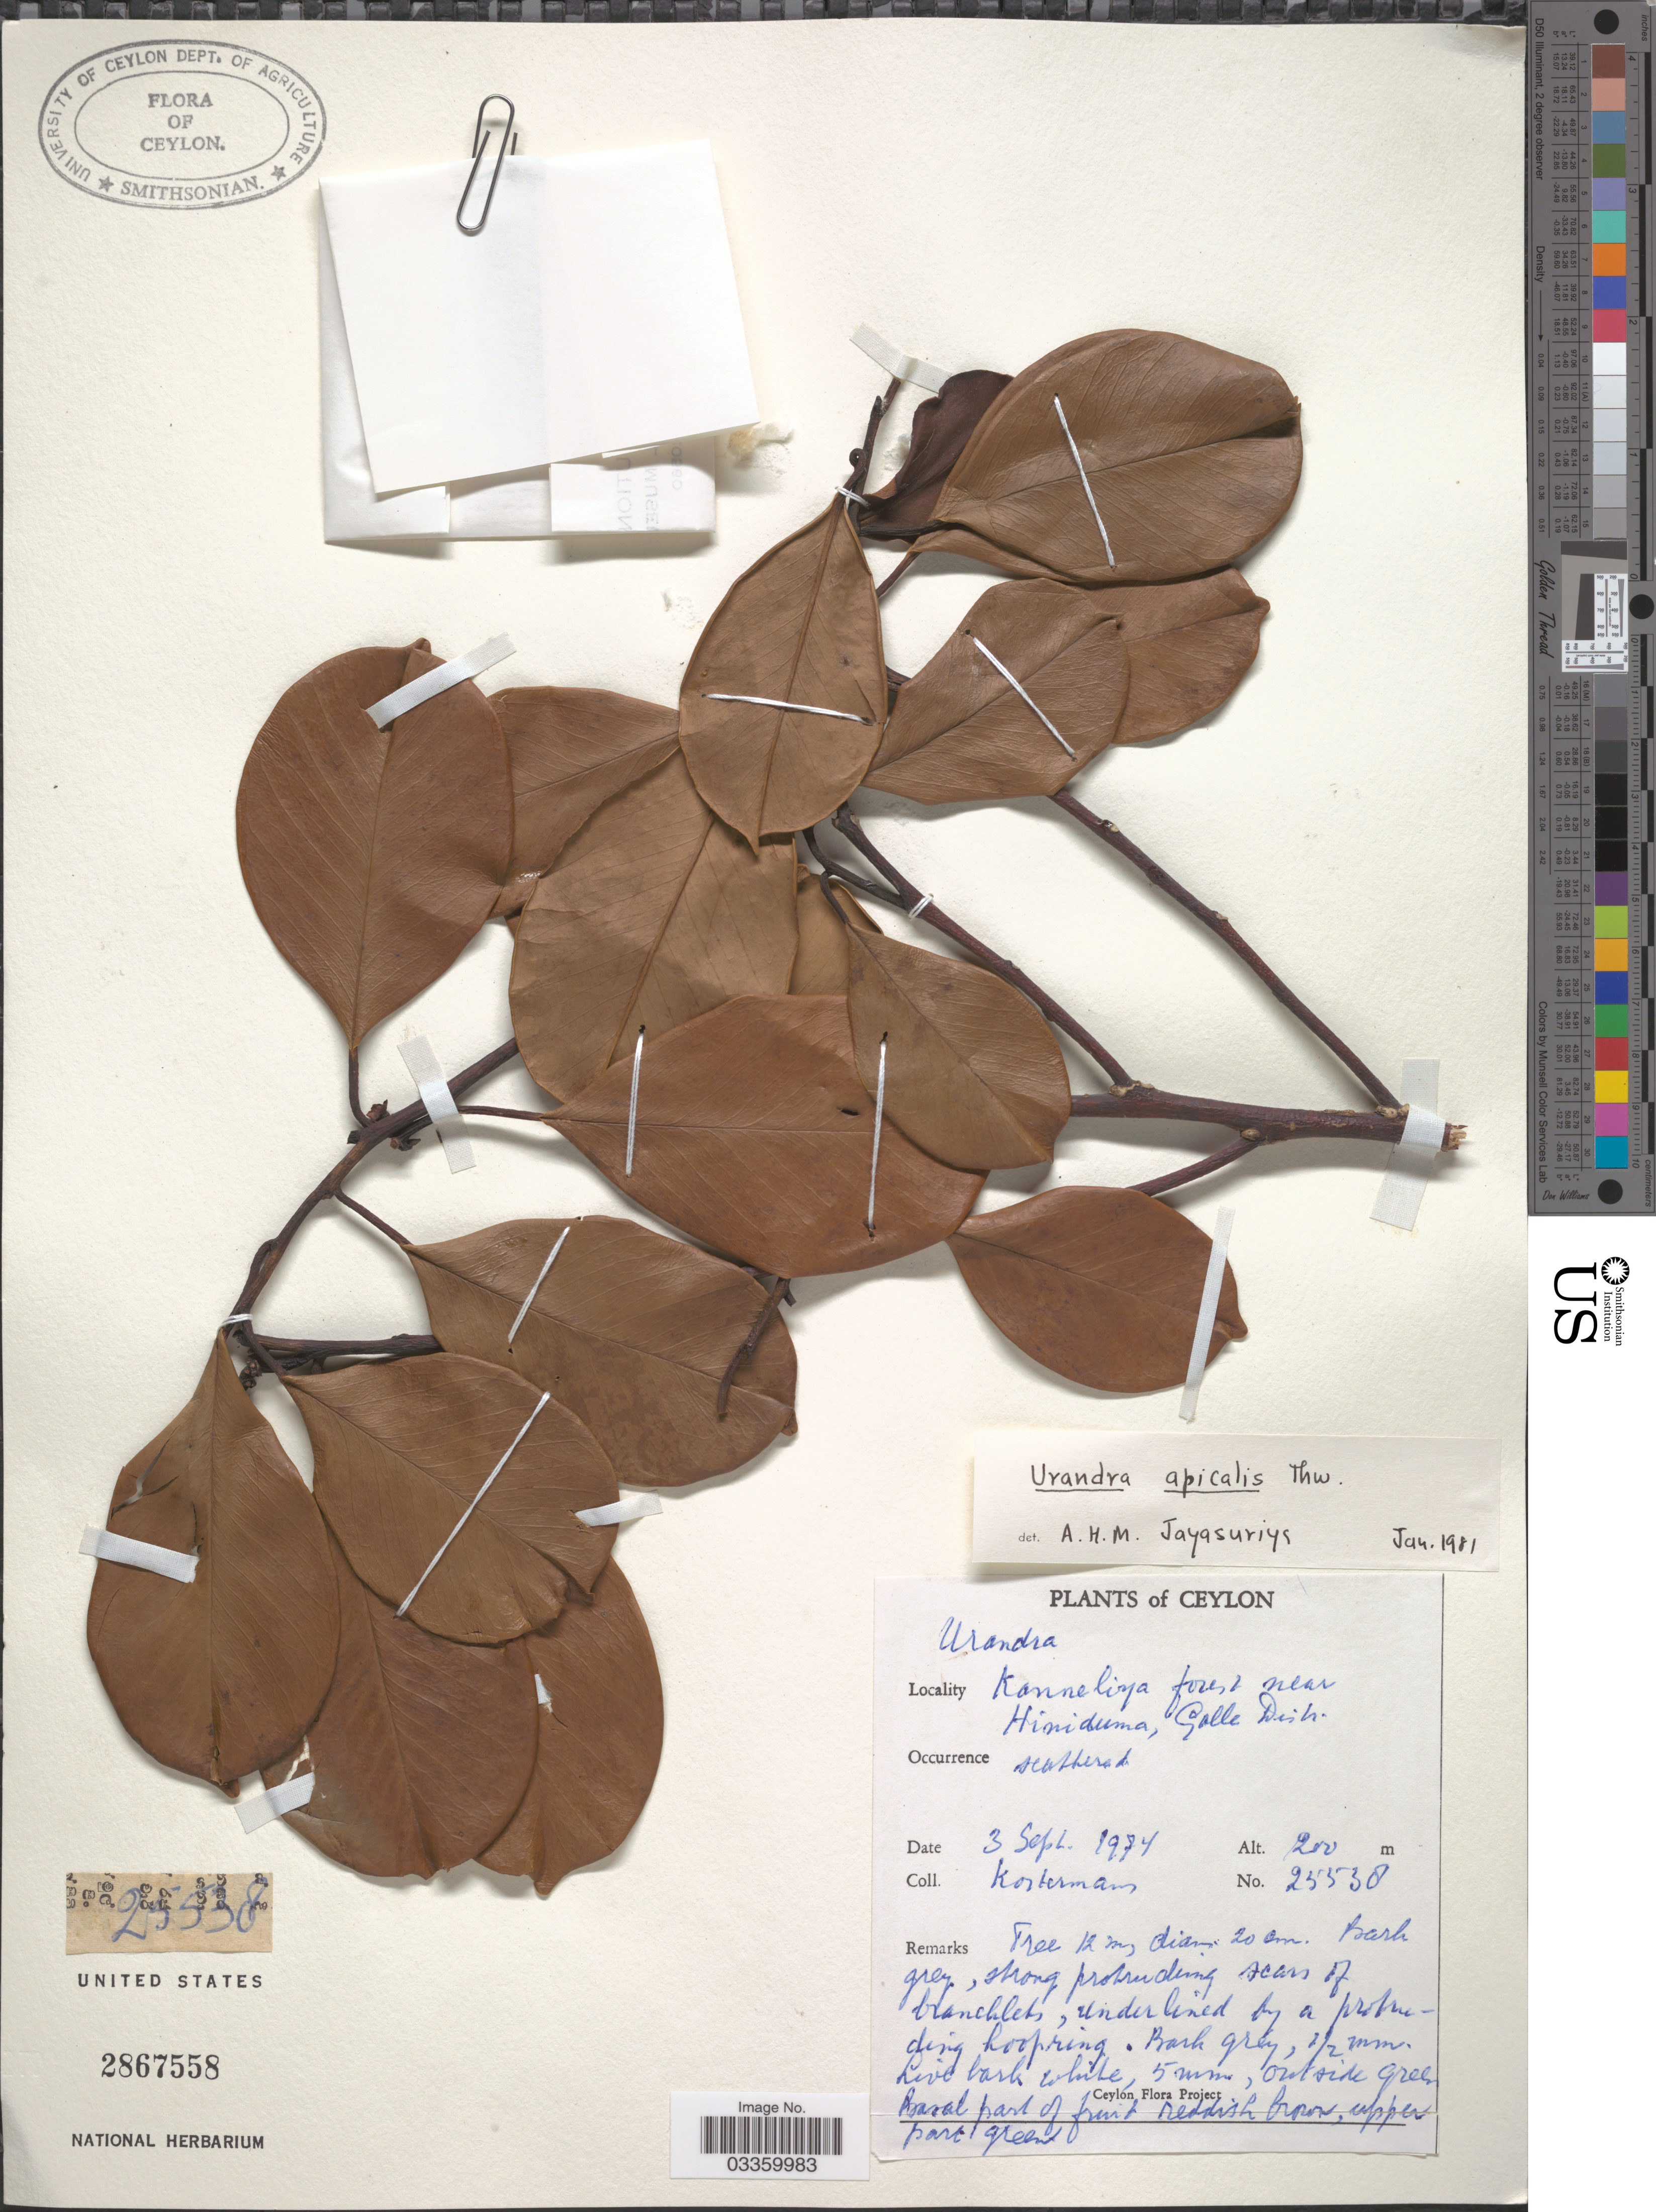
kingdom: Plantae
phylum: Tracheophyta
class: Magnoliopsida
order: Cardiopteridales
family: Stemonuraceae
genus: Stemonurus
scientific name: Stemonurus apicalis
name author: (Thwaites) Miers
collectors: Kostermans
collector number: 25538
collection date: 1974-09-03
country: Sri Lanka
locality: Ceylon. Kanneliya forest near Hiniduma, Galle Distr.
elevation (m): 200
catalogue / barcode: US 2867558